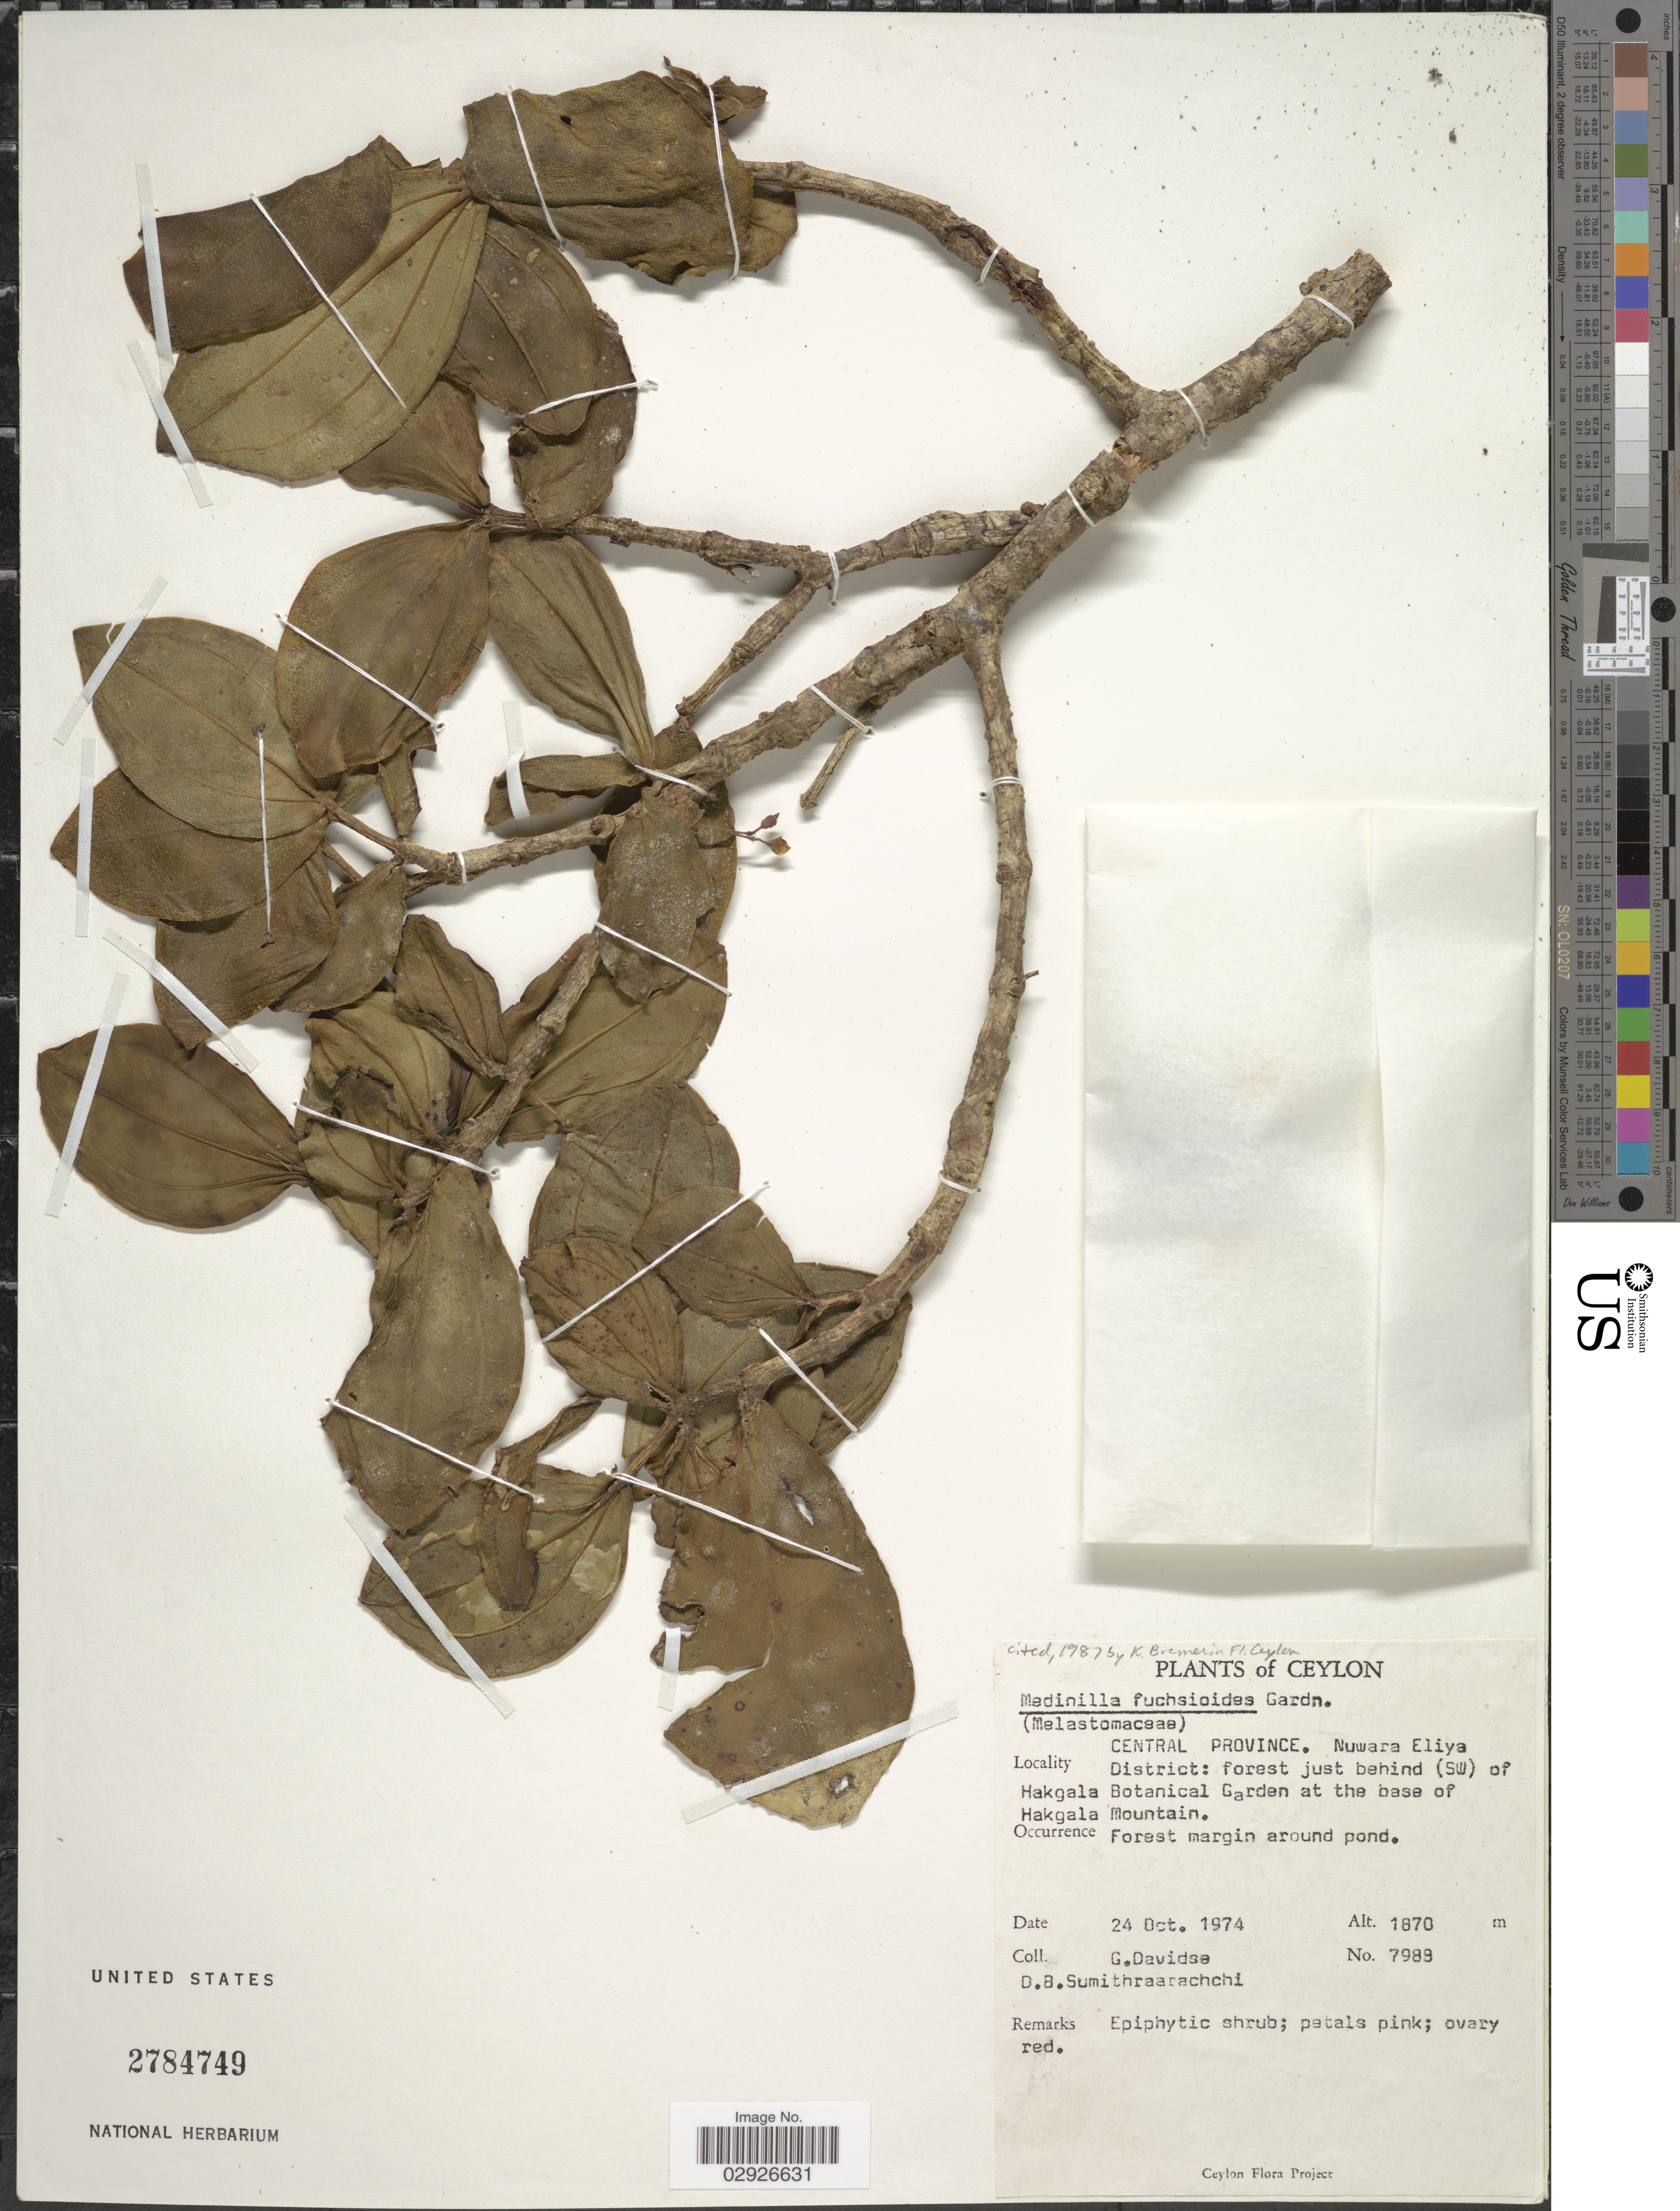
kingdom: Plantae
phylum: Tracheophyta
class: Magnoliopsida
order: Myrtales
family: Melastomataceae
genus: Medinilla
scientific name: Medinilla fuchsioides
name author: Gard.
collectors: G. Davidse & D. B. Sumithraarachchi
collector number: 7988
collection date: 1974-10-24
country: Sri Lanka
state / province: Central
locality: Ceylon. Nuwara Eliya District: forest just behind (SW) of Hakgala Botanical Garden at the base of Hakgala Mountain.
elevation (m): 1870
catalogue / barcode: US 2784749